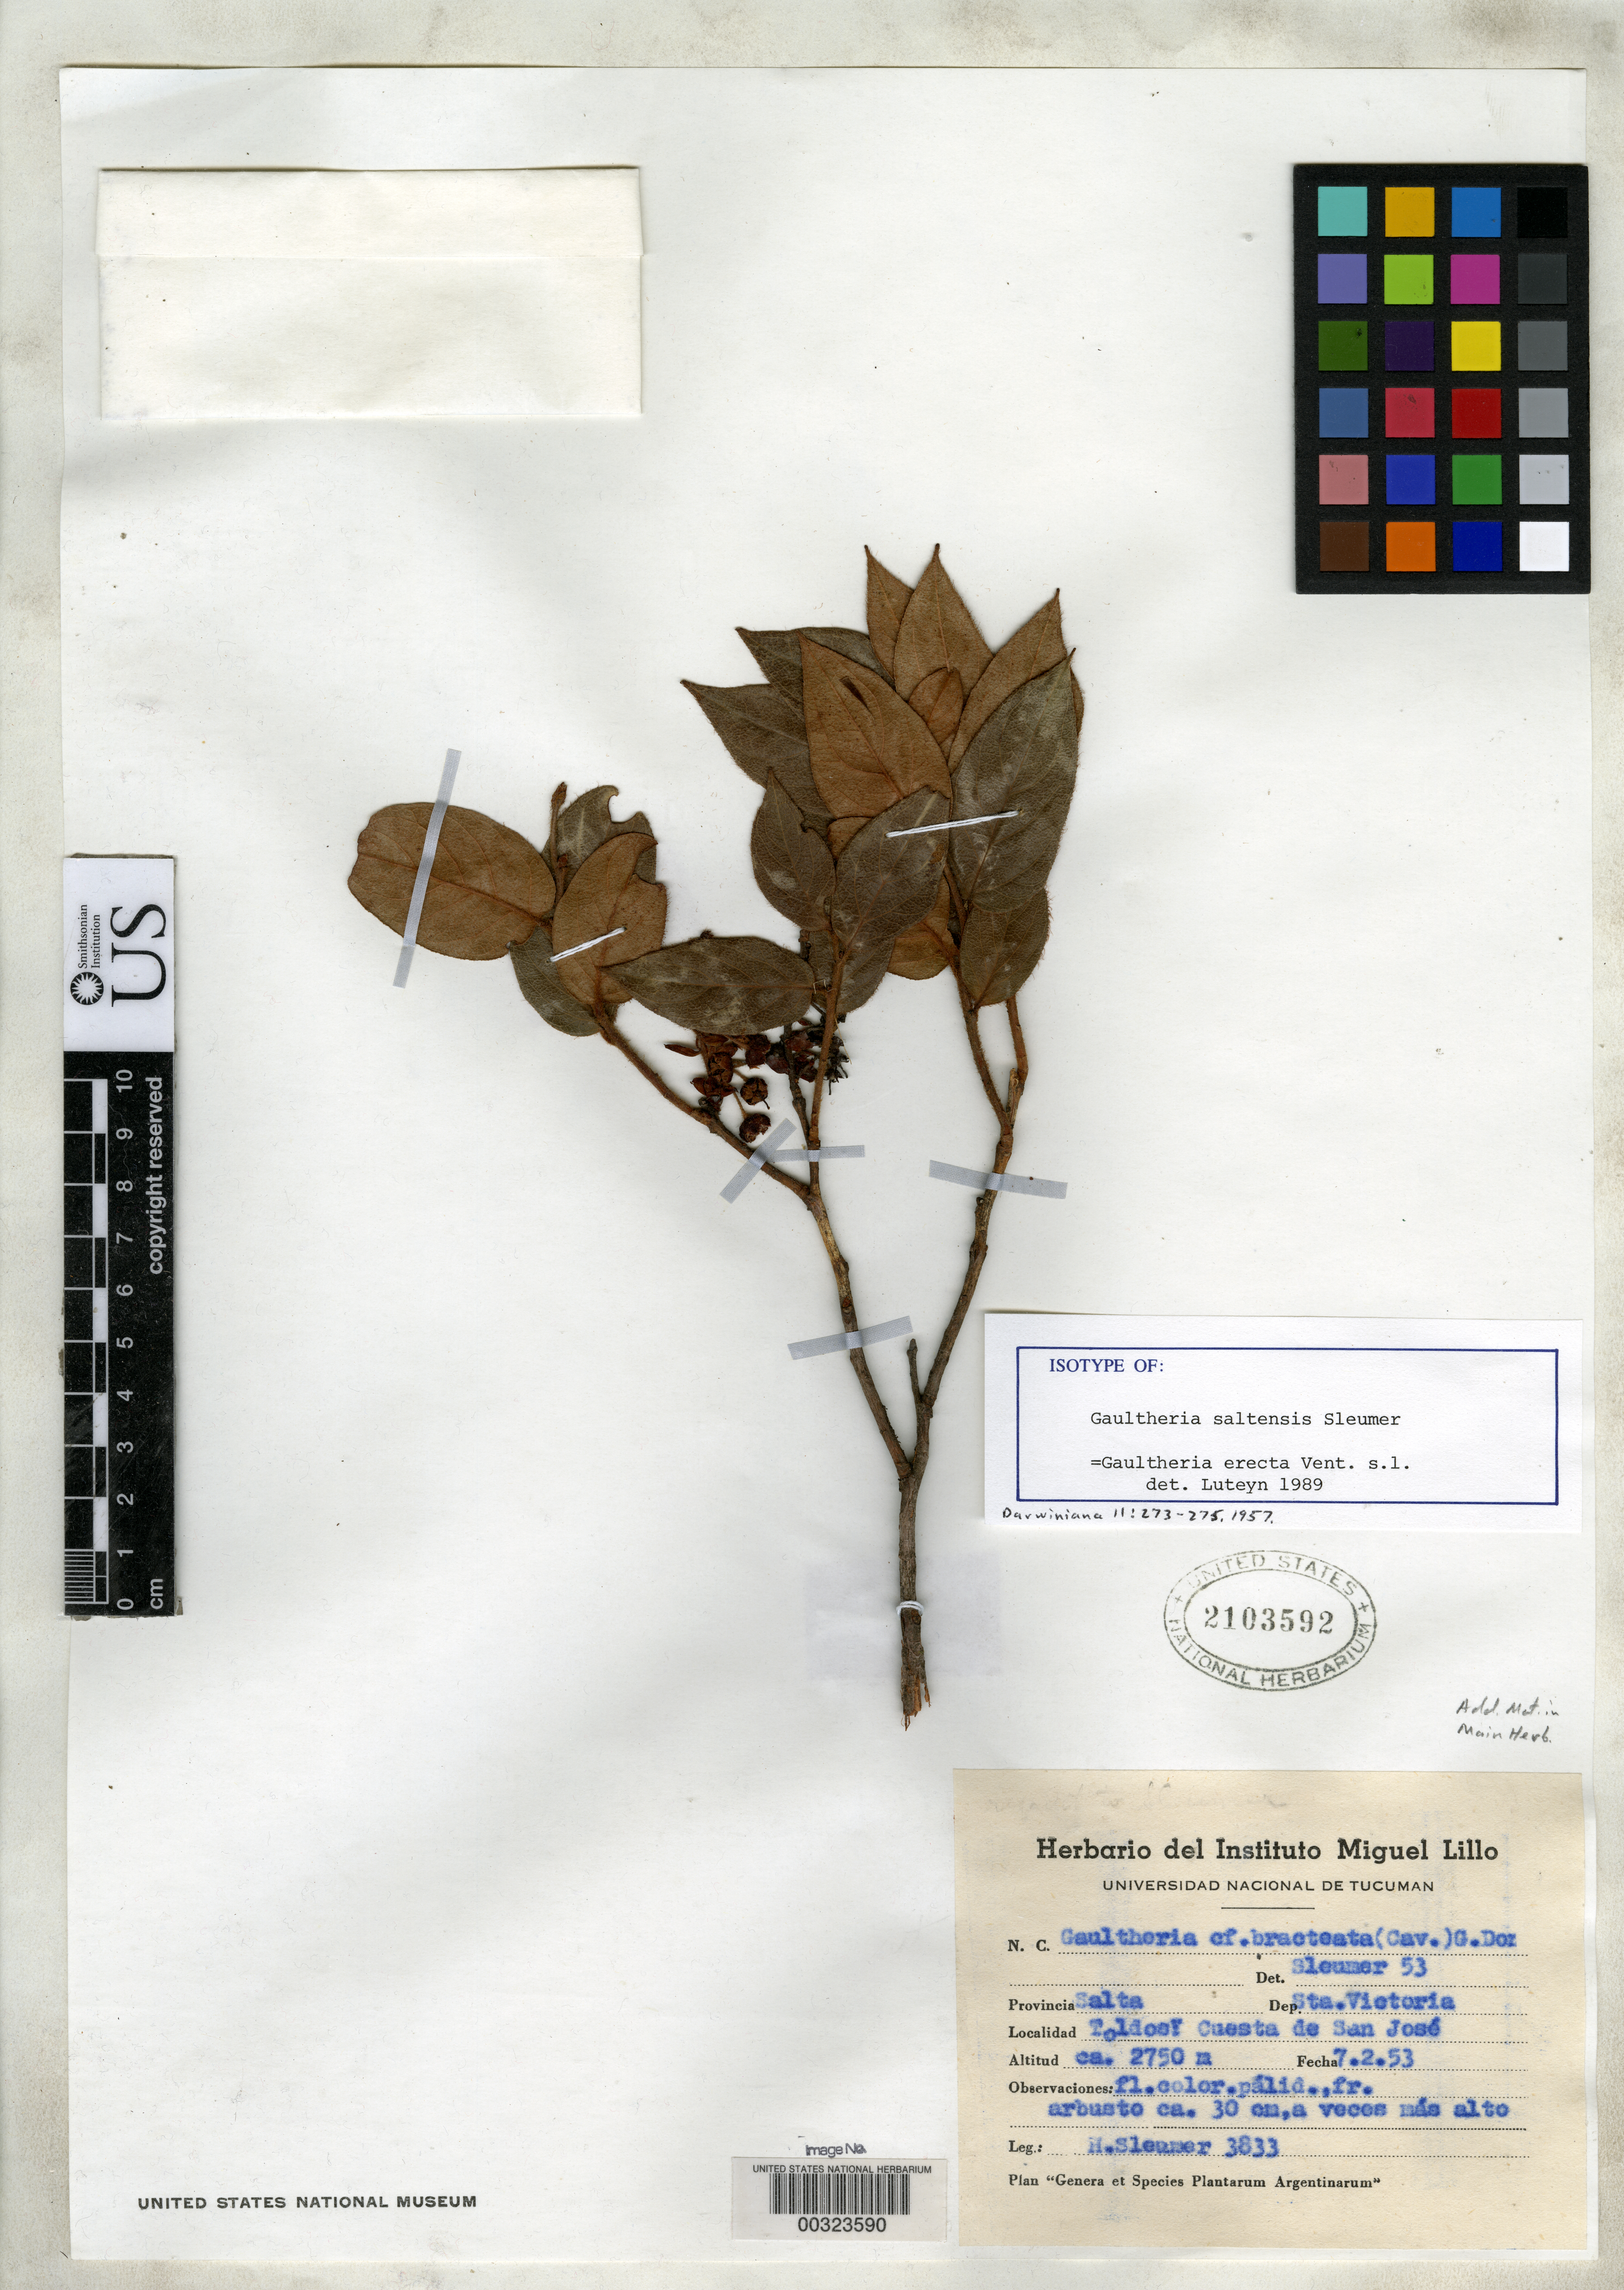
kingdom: Plantae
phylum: Tracheophyta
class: Magnoliopsida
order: Ericales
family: Ericaceae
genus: Gaultheria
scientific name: Gaultheria saltensis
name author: Sleumer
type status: Isotype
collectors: H. O. Sleumer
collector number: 3833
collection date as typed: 07 Feb 1953 or 02 Jul 1953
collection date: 1953-02-07 or 1953-07-02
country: Argentina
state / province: Salta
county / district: Santa Victoria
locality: Toldos, Cuesta de San Jose.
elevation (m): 2750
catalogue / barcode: US 2103592